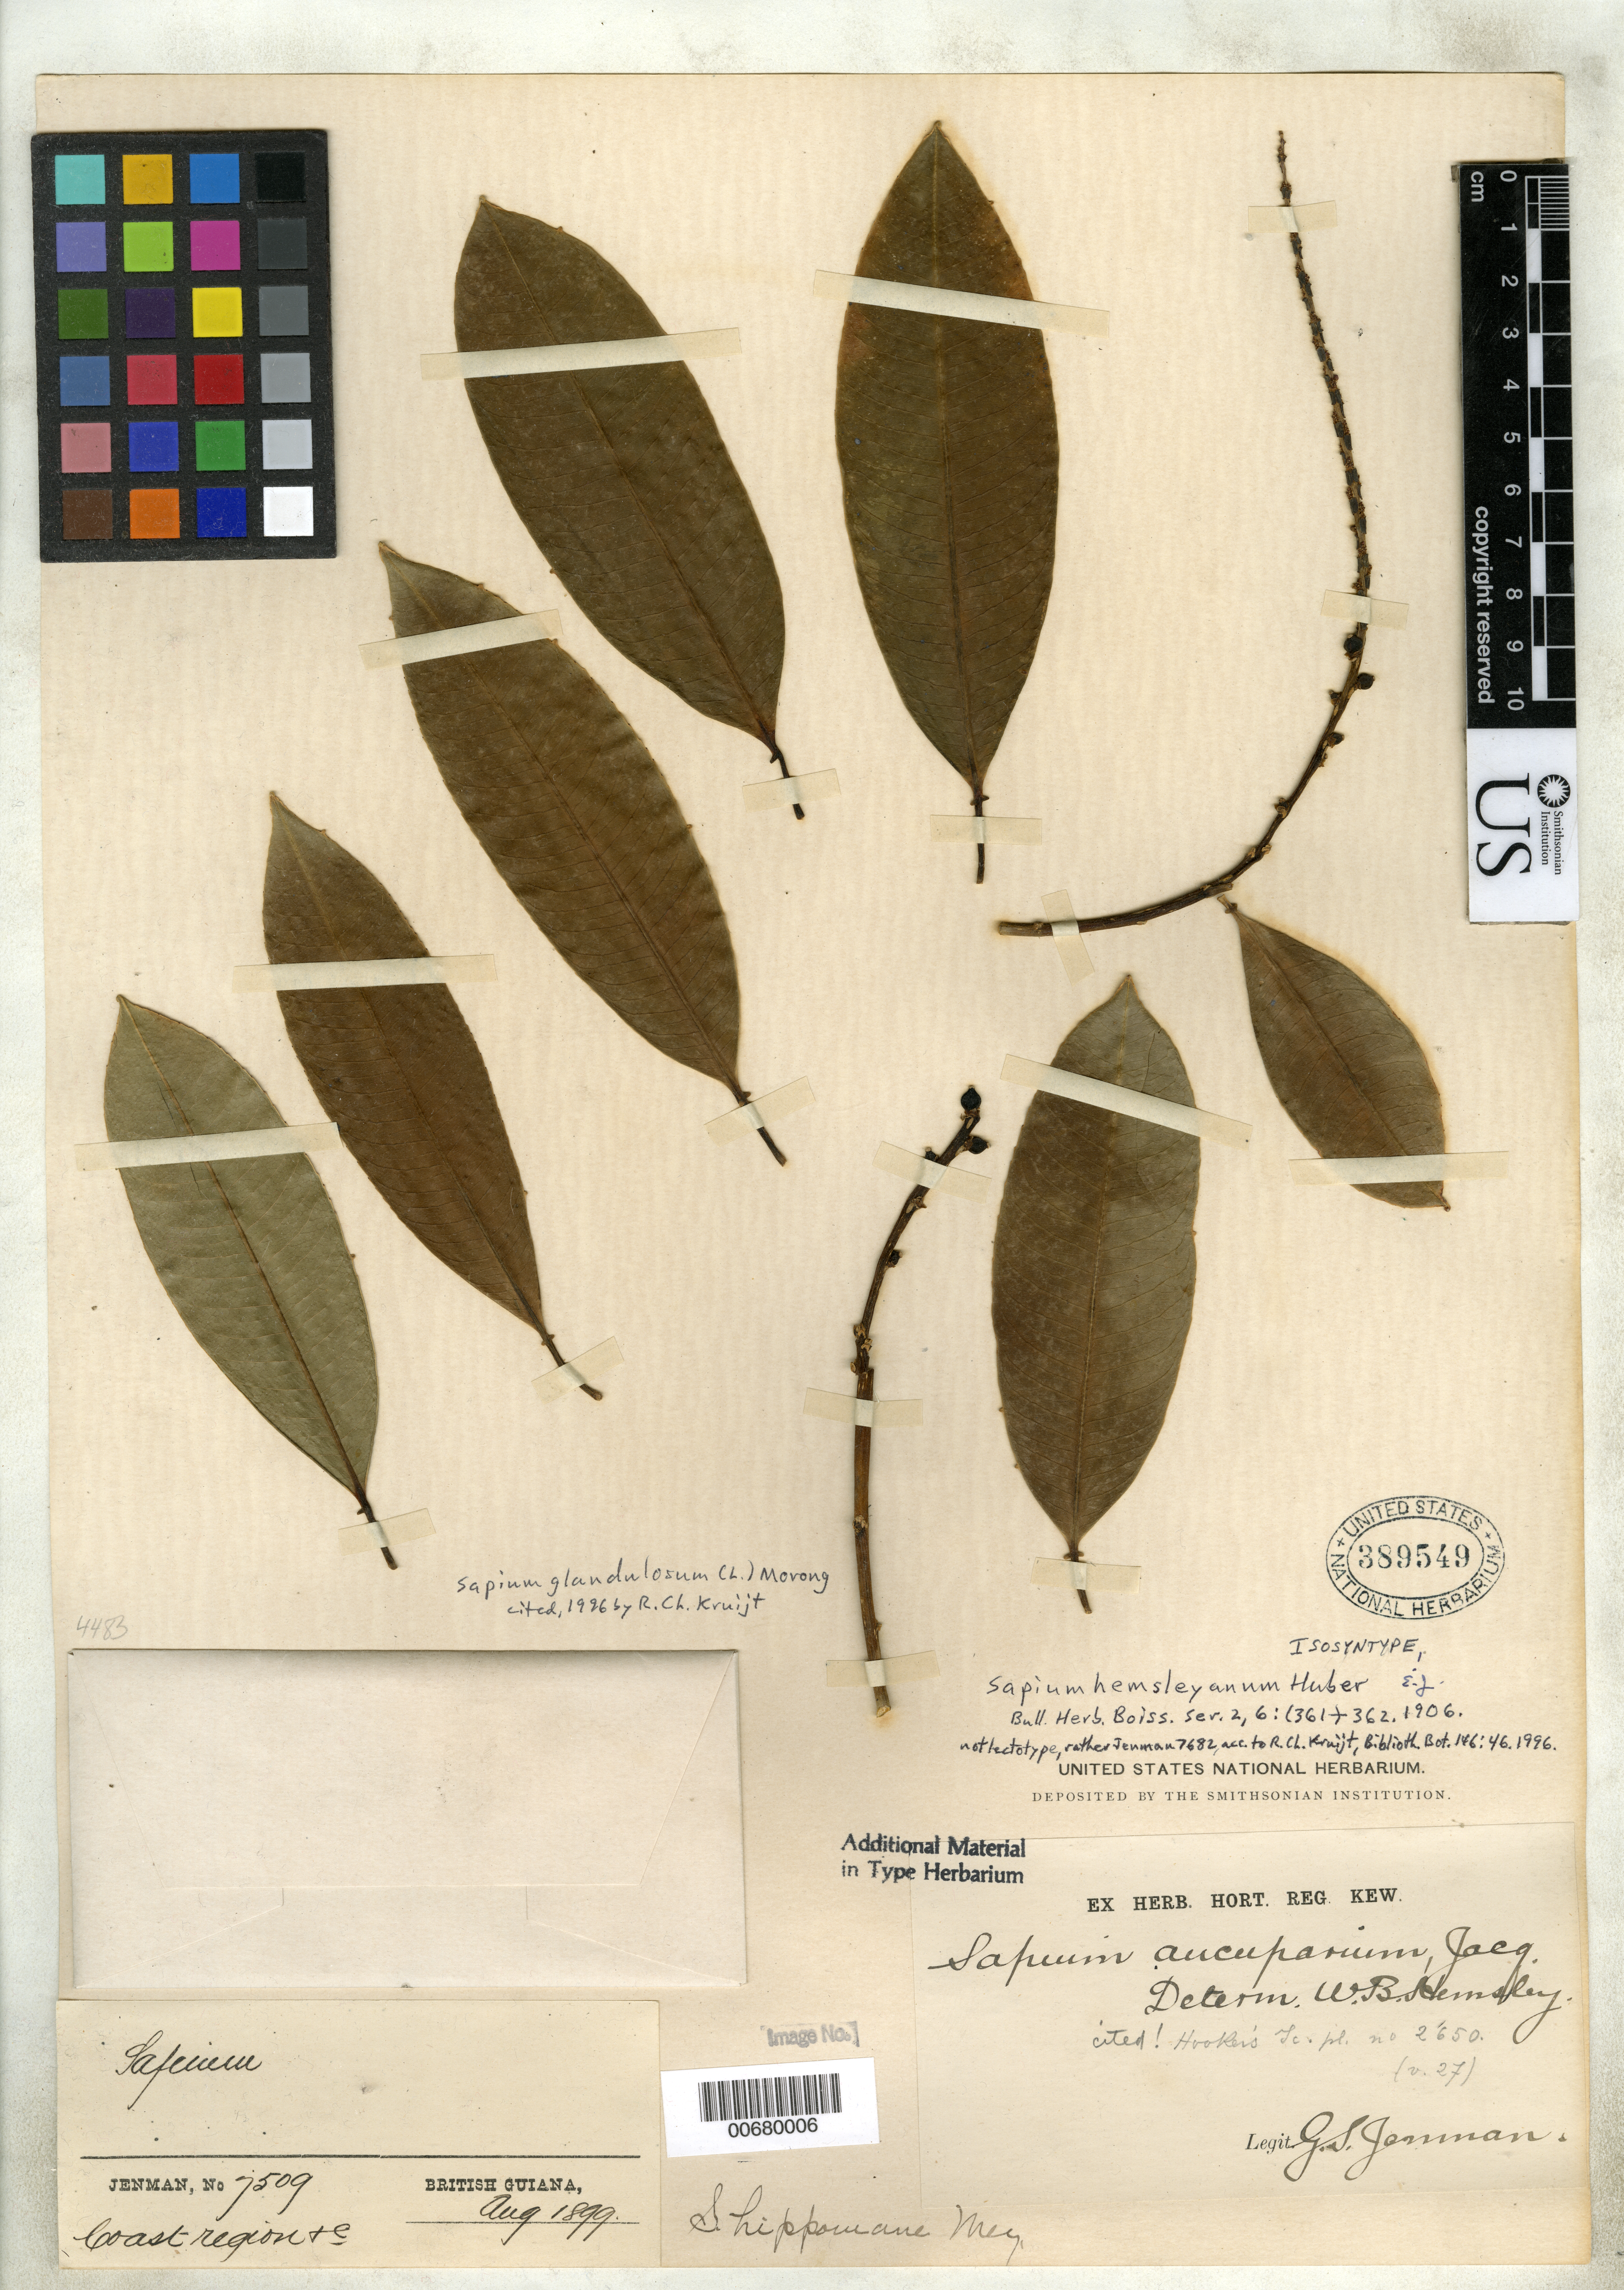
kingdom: Plantae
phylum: Tracheophyta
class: Magnoliopsida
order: Malpighiales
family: Euphorbiaceae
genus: Sapium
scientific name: Sapium hemsleyanum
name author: Huber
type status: Isosyntype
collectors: G. S. Jenman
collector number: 7509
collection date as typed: Aug 1899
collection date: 1899-08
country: Guyana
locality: British Guiana, Coast regions &c.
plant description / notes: Lectotype collection is Jenman 7682 as designated by Kruijt, Biblioth. Bot. 146: 46 (1996).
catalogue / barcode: US 389549